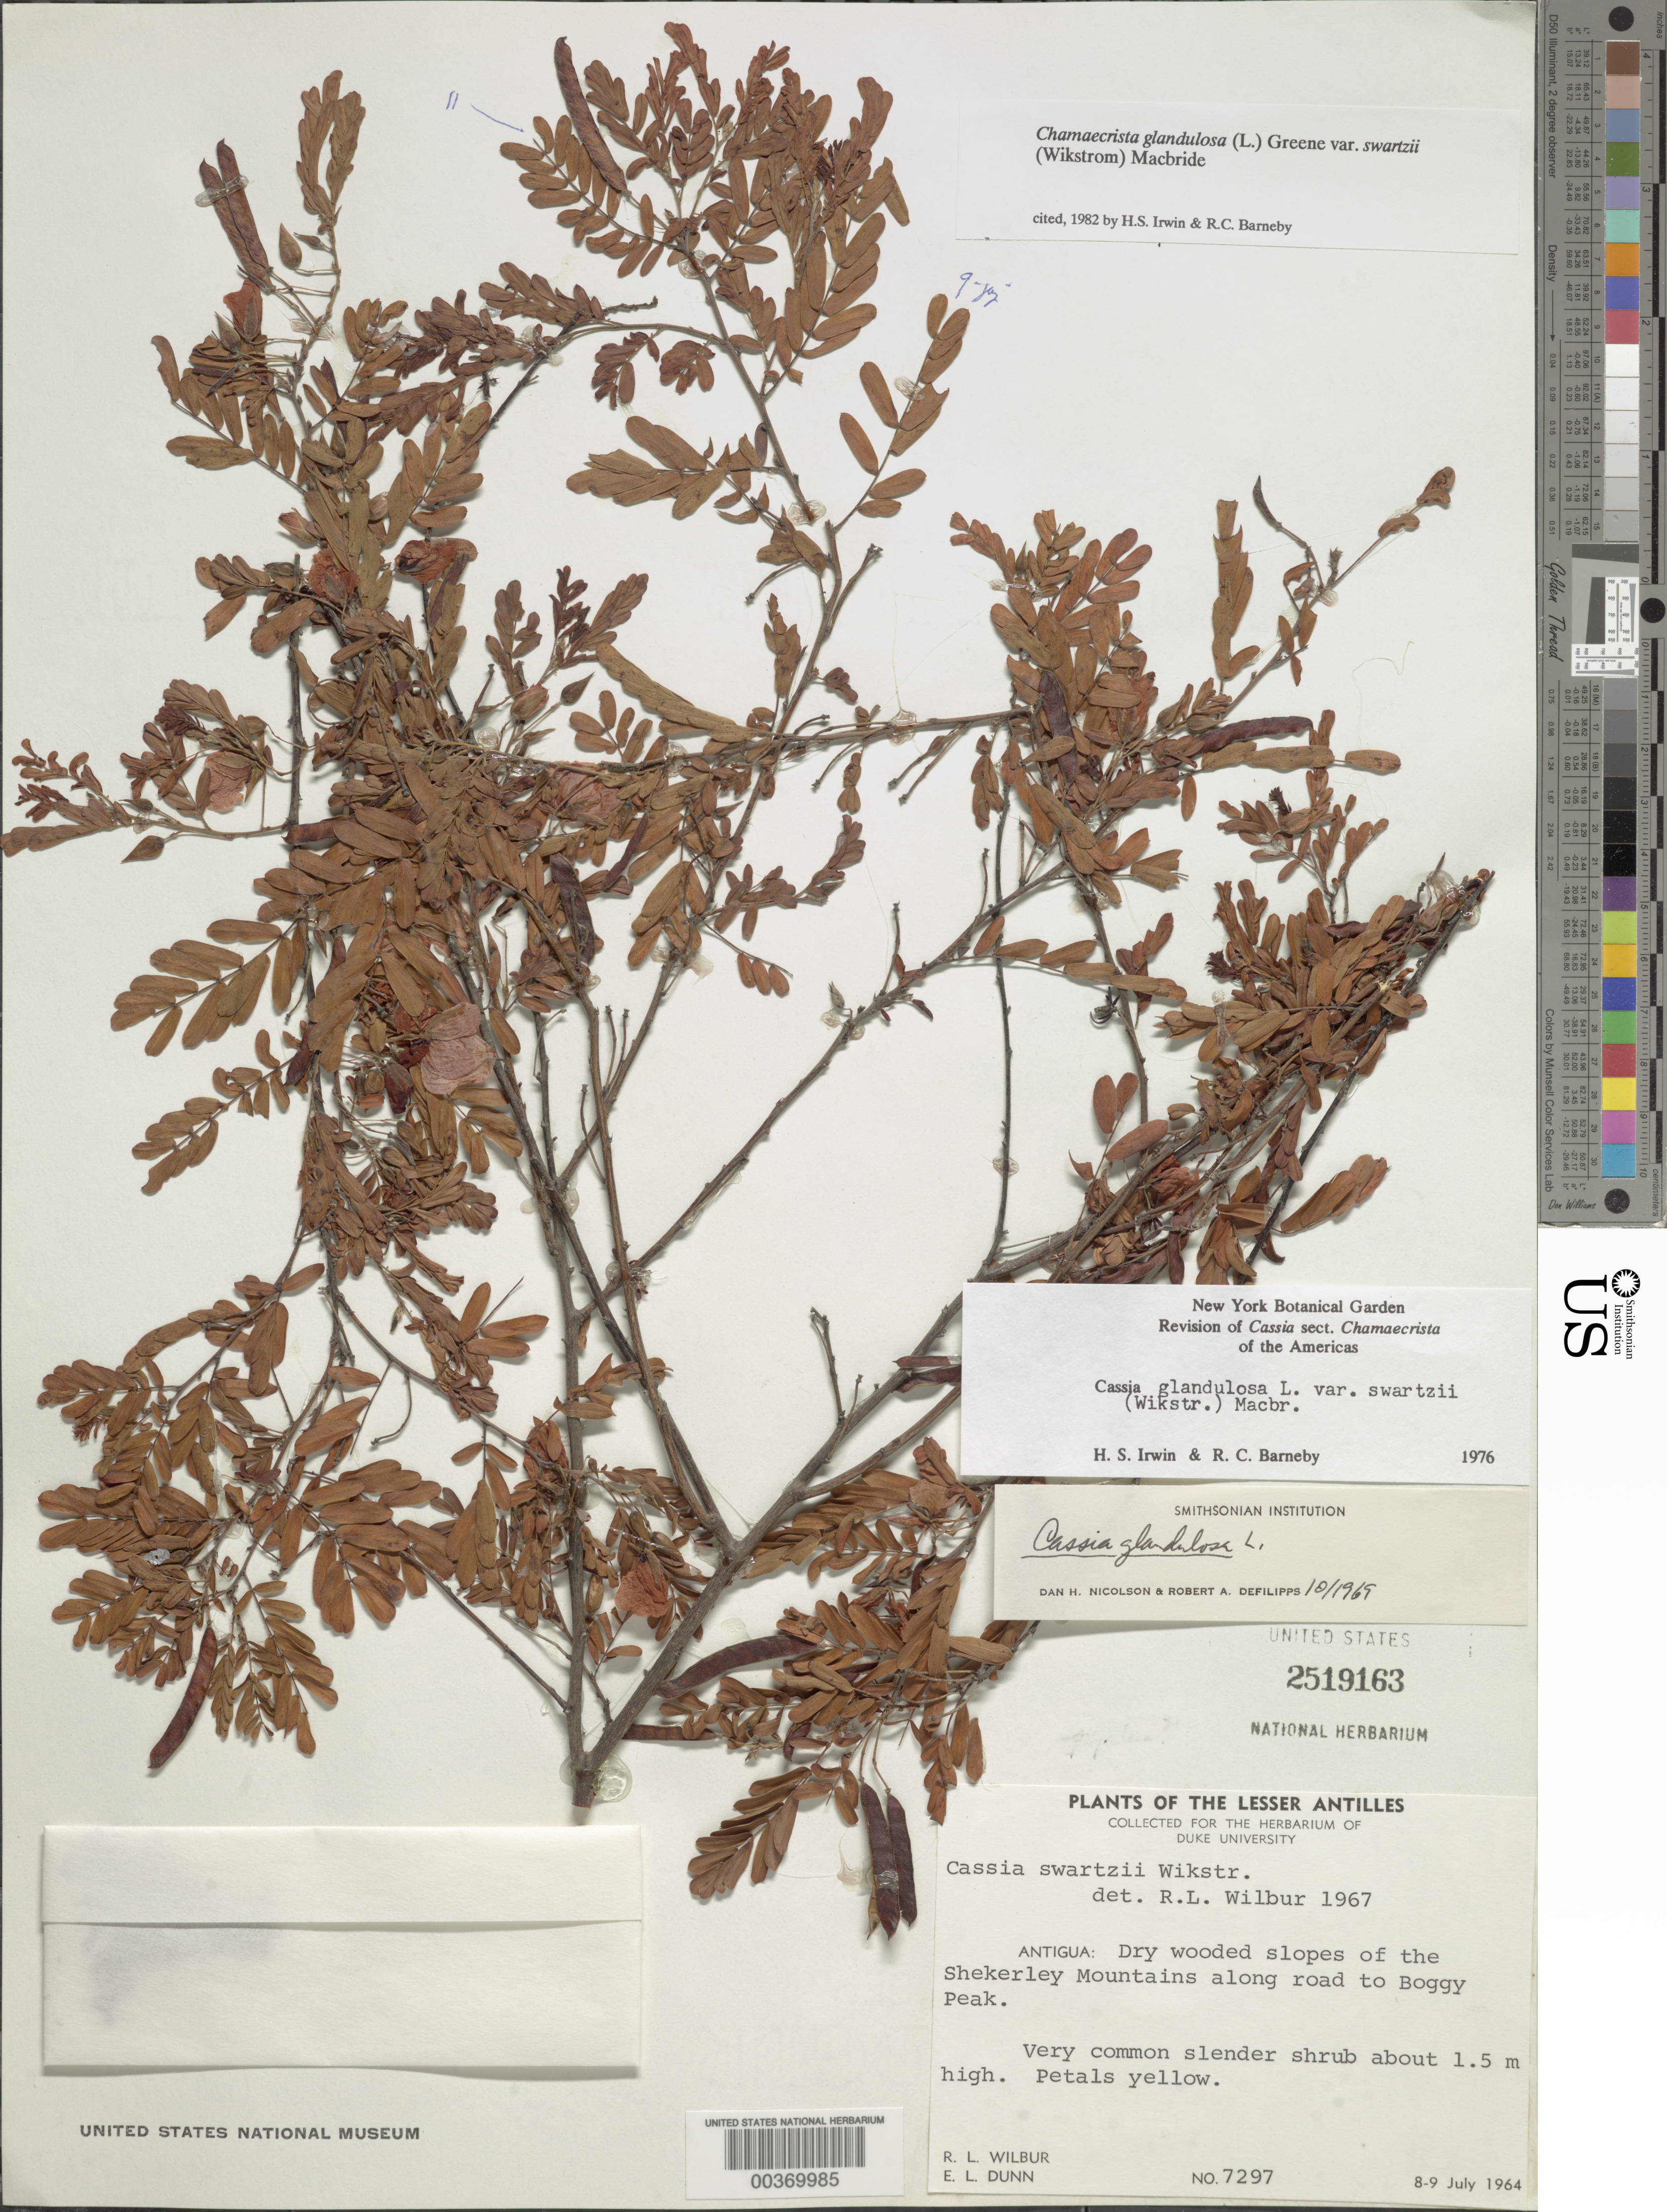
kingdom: Plantae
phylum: Tracheophyta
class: Magnoliopsida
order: Fabales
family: Fabaceae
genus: Chamaecrista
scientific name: Chamaecrista glandulosa var. swartzii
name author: (Wikstr.) H.S. Irwin & Barneby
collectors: R. L. Wilbur & E. Dunn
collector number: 7297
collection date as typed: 08 Jul 1964 and 09 Jul 1964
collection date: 1964-07-08,1964-07-09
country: Antigua and Barbuda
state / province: Saint Mary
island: Antigua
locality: Slopes of the Shekerley Mountains along road to Boggy Peak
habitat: Dry wooded slopes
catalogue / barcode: US 2519163